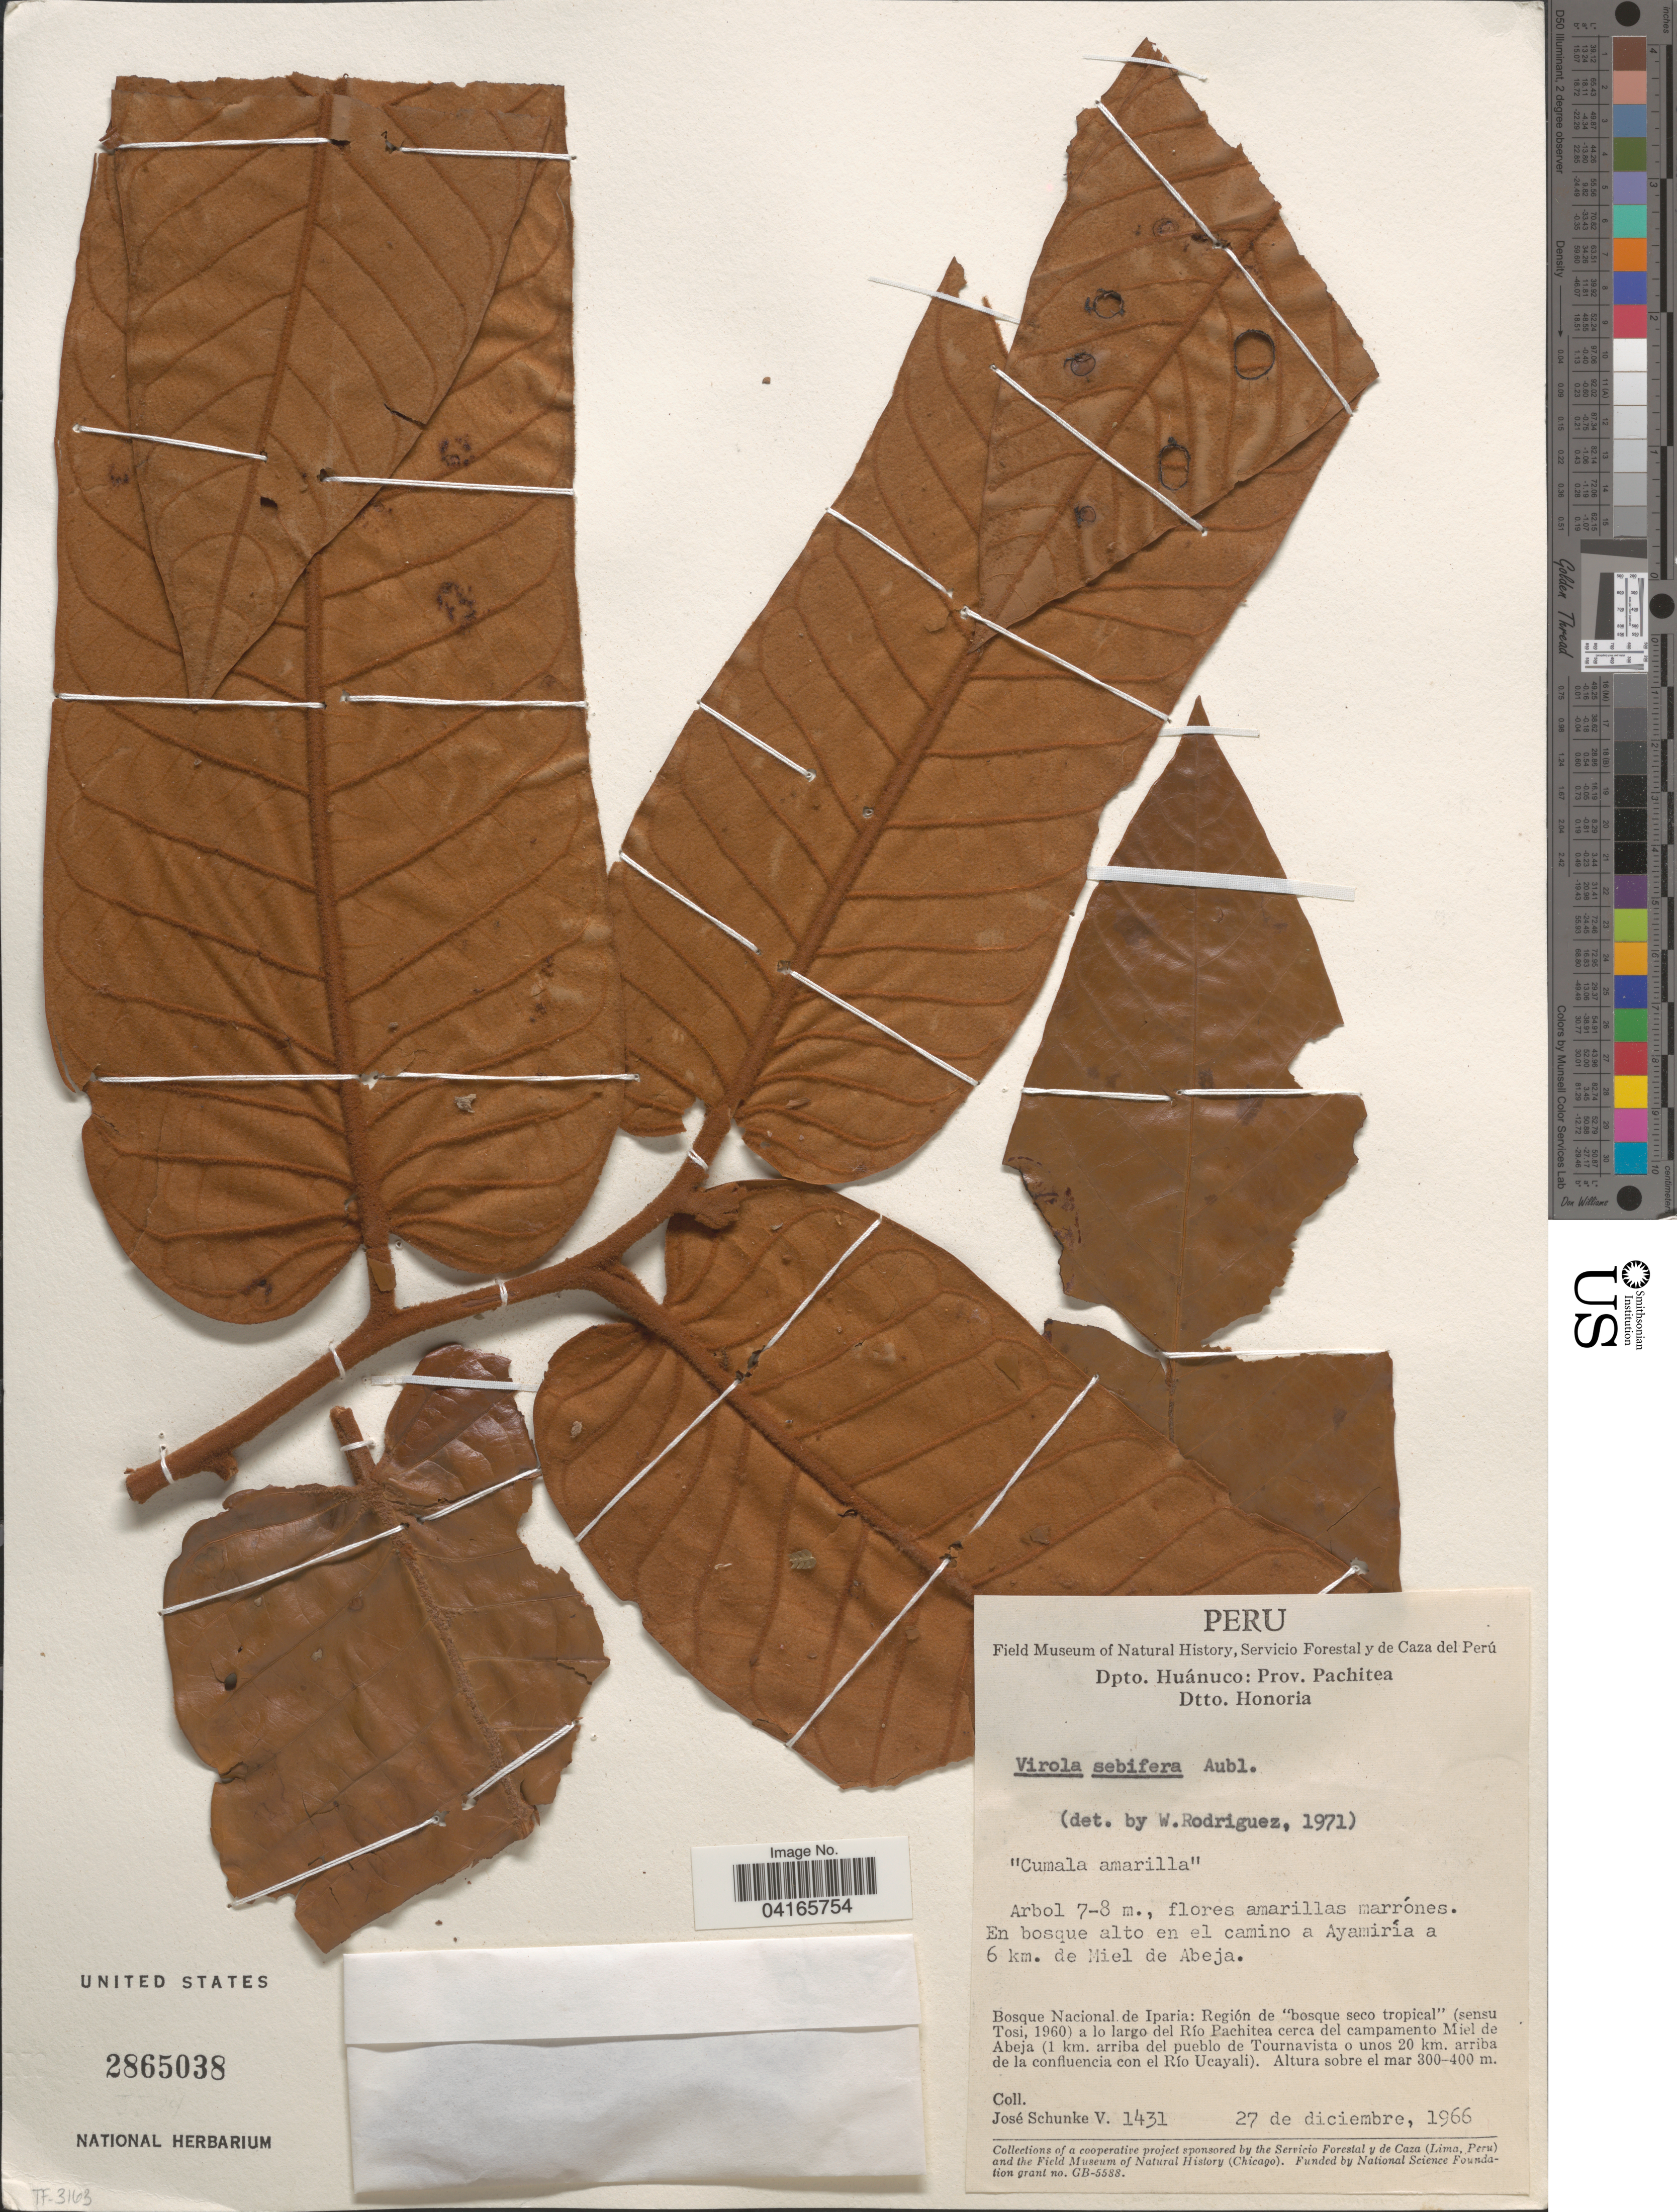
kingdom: Plantae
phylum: Tracheophyta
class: Magnoliopsida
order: Magnoliales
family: Myristicaceae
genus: Virola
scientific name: Virola sebifera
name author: Aubl.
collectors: J. Schunke Vigo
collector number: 1431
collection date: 1966-12-27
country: Peru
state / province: Huánuco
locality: Dpto. Huánuco: Prov. Pachitea. Dtto. Honoria. En bosque alto en el camino a Ayamiría a 6 km. de Miel de Abeja. Bosque Nacional de Iparia: Región de "bosque seco tropical" (sensu Tosi, 1960) a lo largo del Río Pachitea cerca del campamento Miel de Abeja (1 km. arriba del pueblo de Tournavista o unos 20 km. arriba de la confluencia con el Río Ucayali).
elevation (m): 300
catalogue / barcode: US 2865038